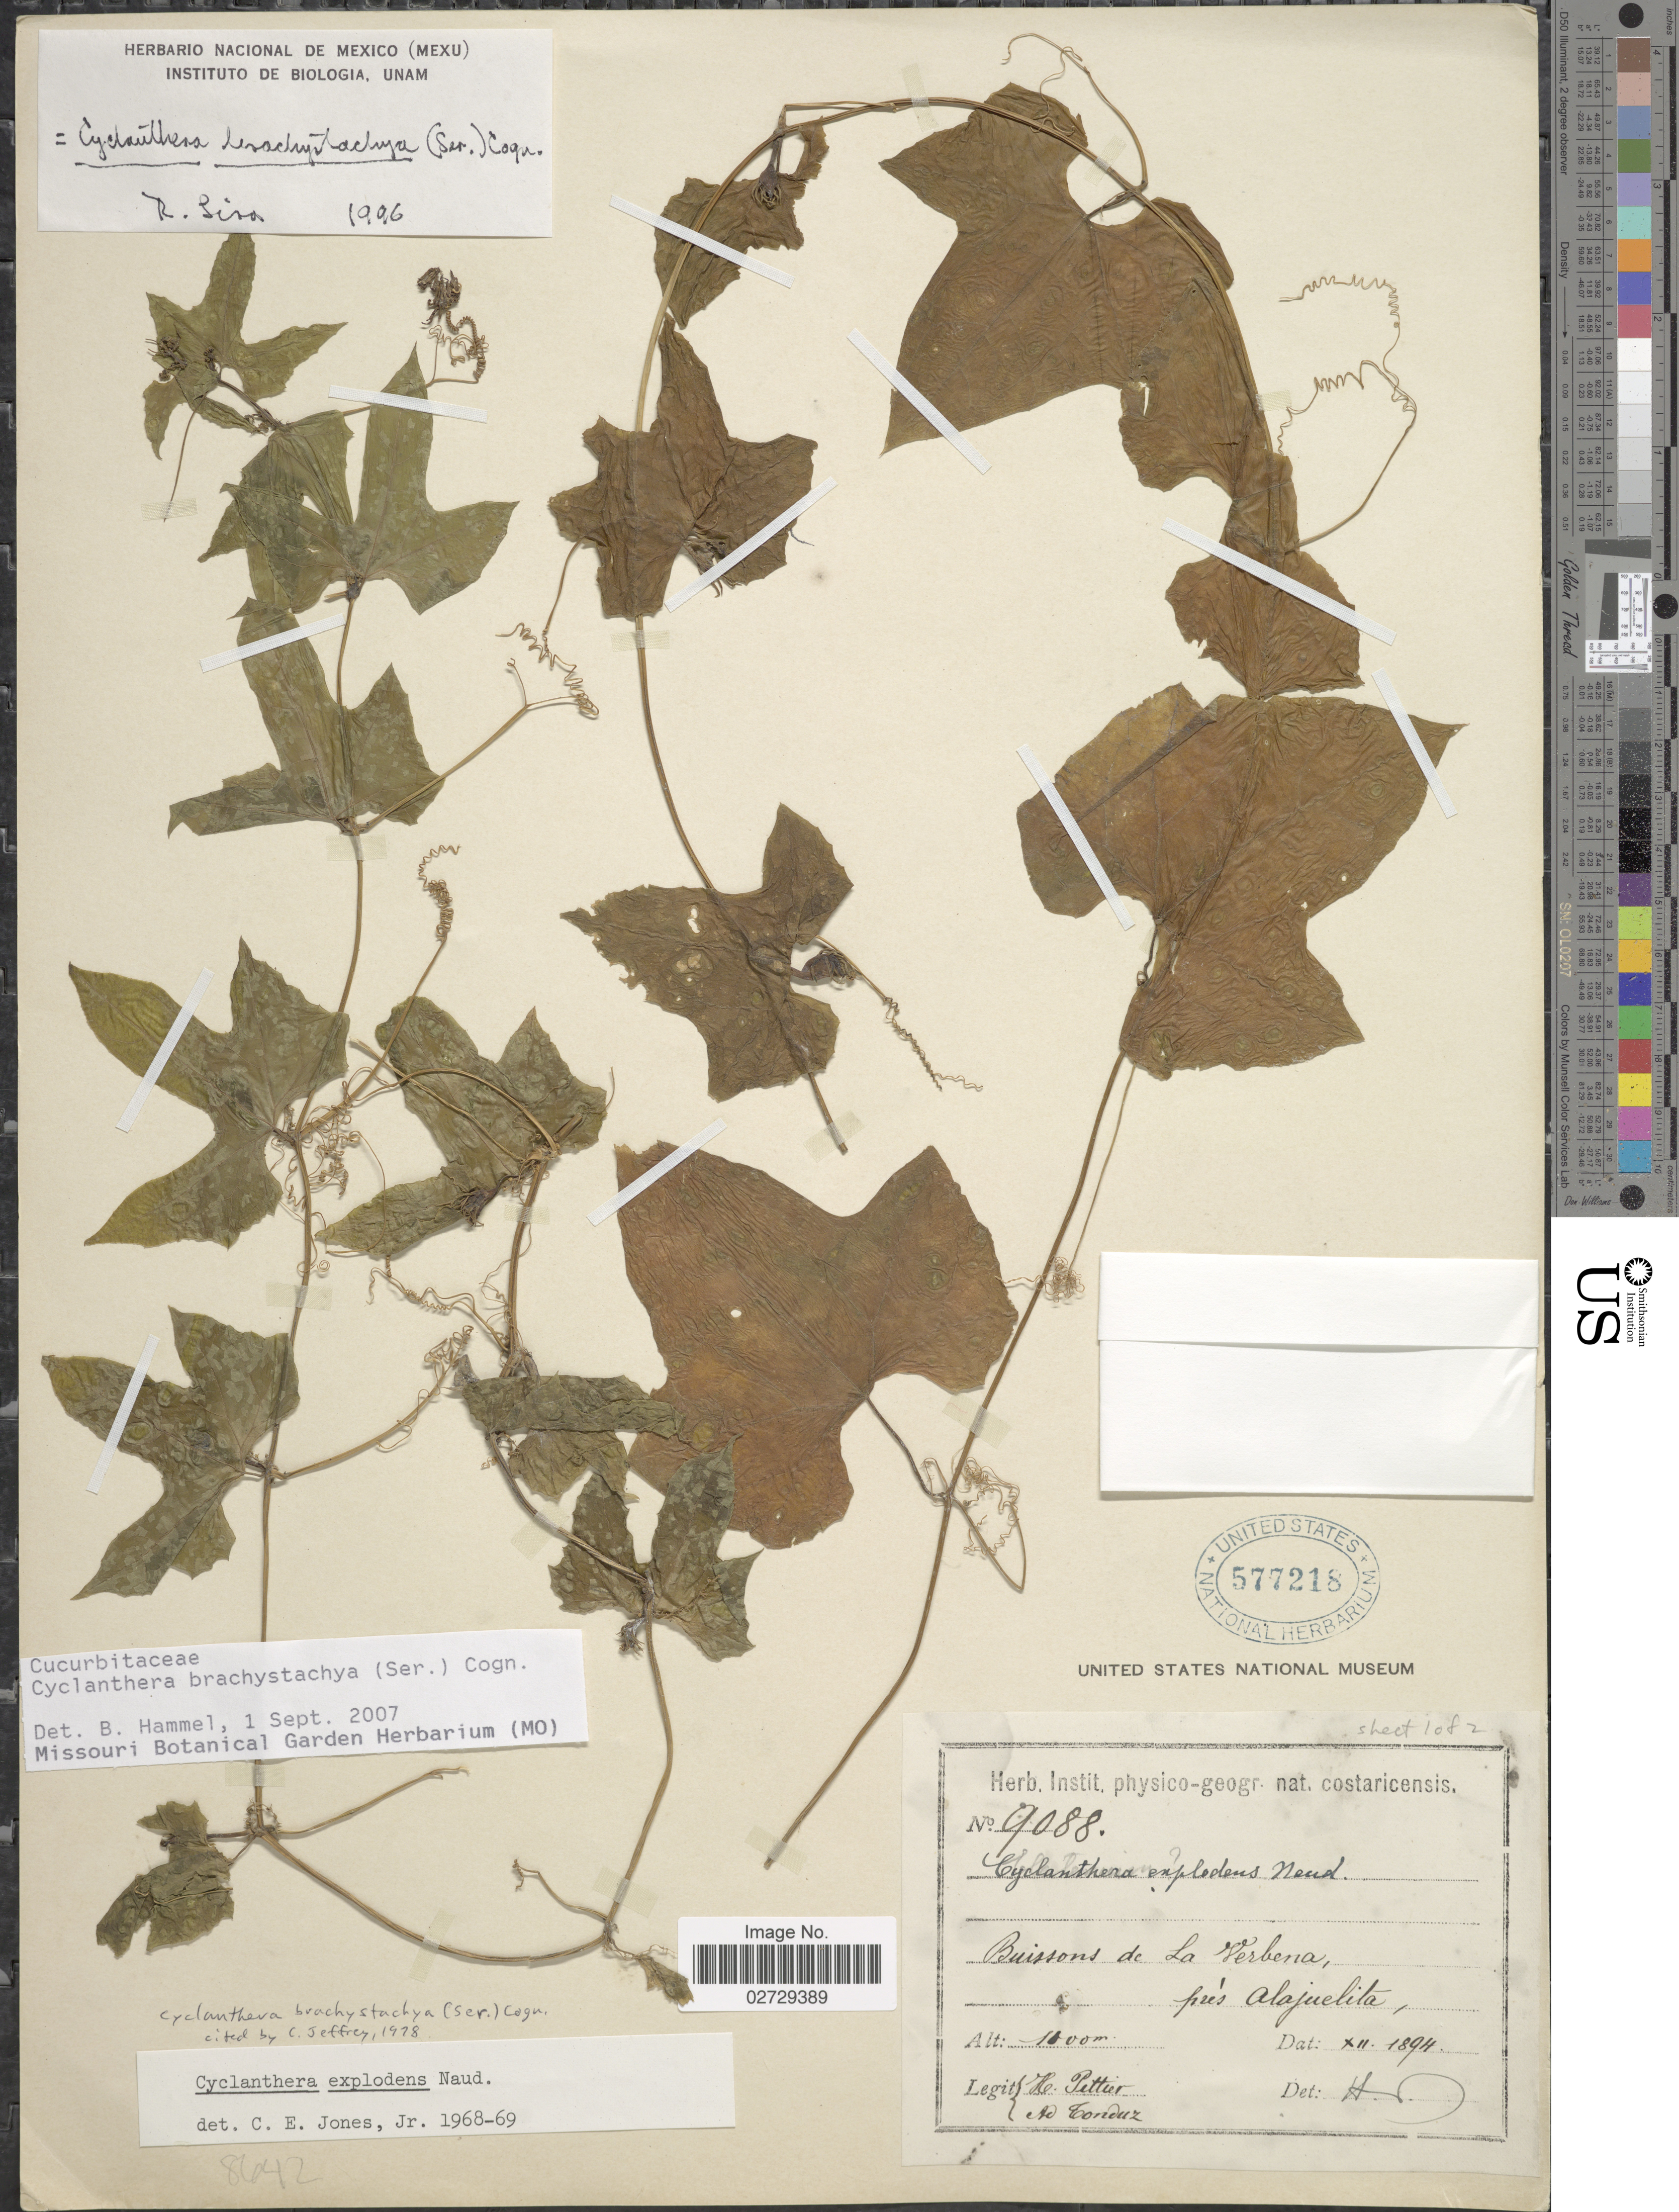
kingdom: Plantae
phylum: Tracheophyta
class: Magnoliopsida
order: Cucurbitales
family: Cucurbitaceae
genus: Cyclanthera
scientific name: Cyclanthera brachystachya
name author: (DC.) Cogn.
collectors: H. F. Pittier & A. Tonduz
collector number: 9088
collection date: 1894-12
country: Costa Rica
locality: Buissons de La Verbena, pres Alajuelita.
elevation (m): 1000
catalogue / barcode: US 577218